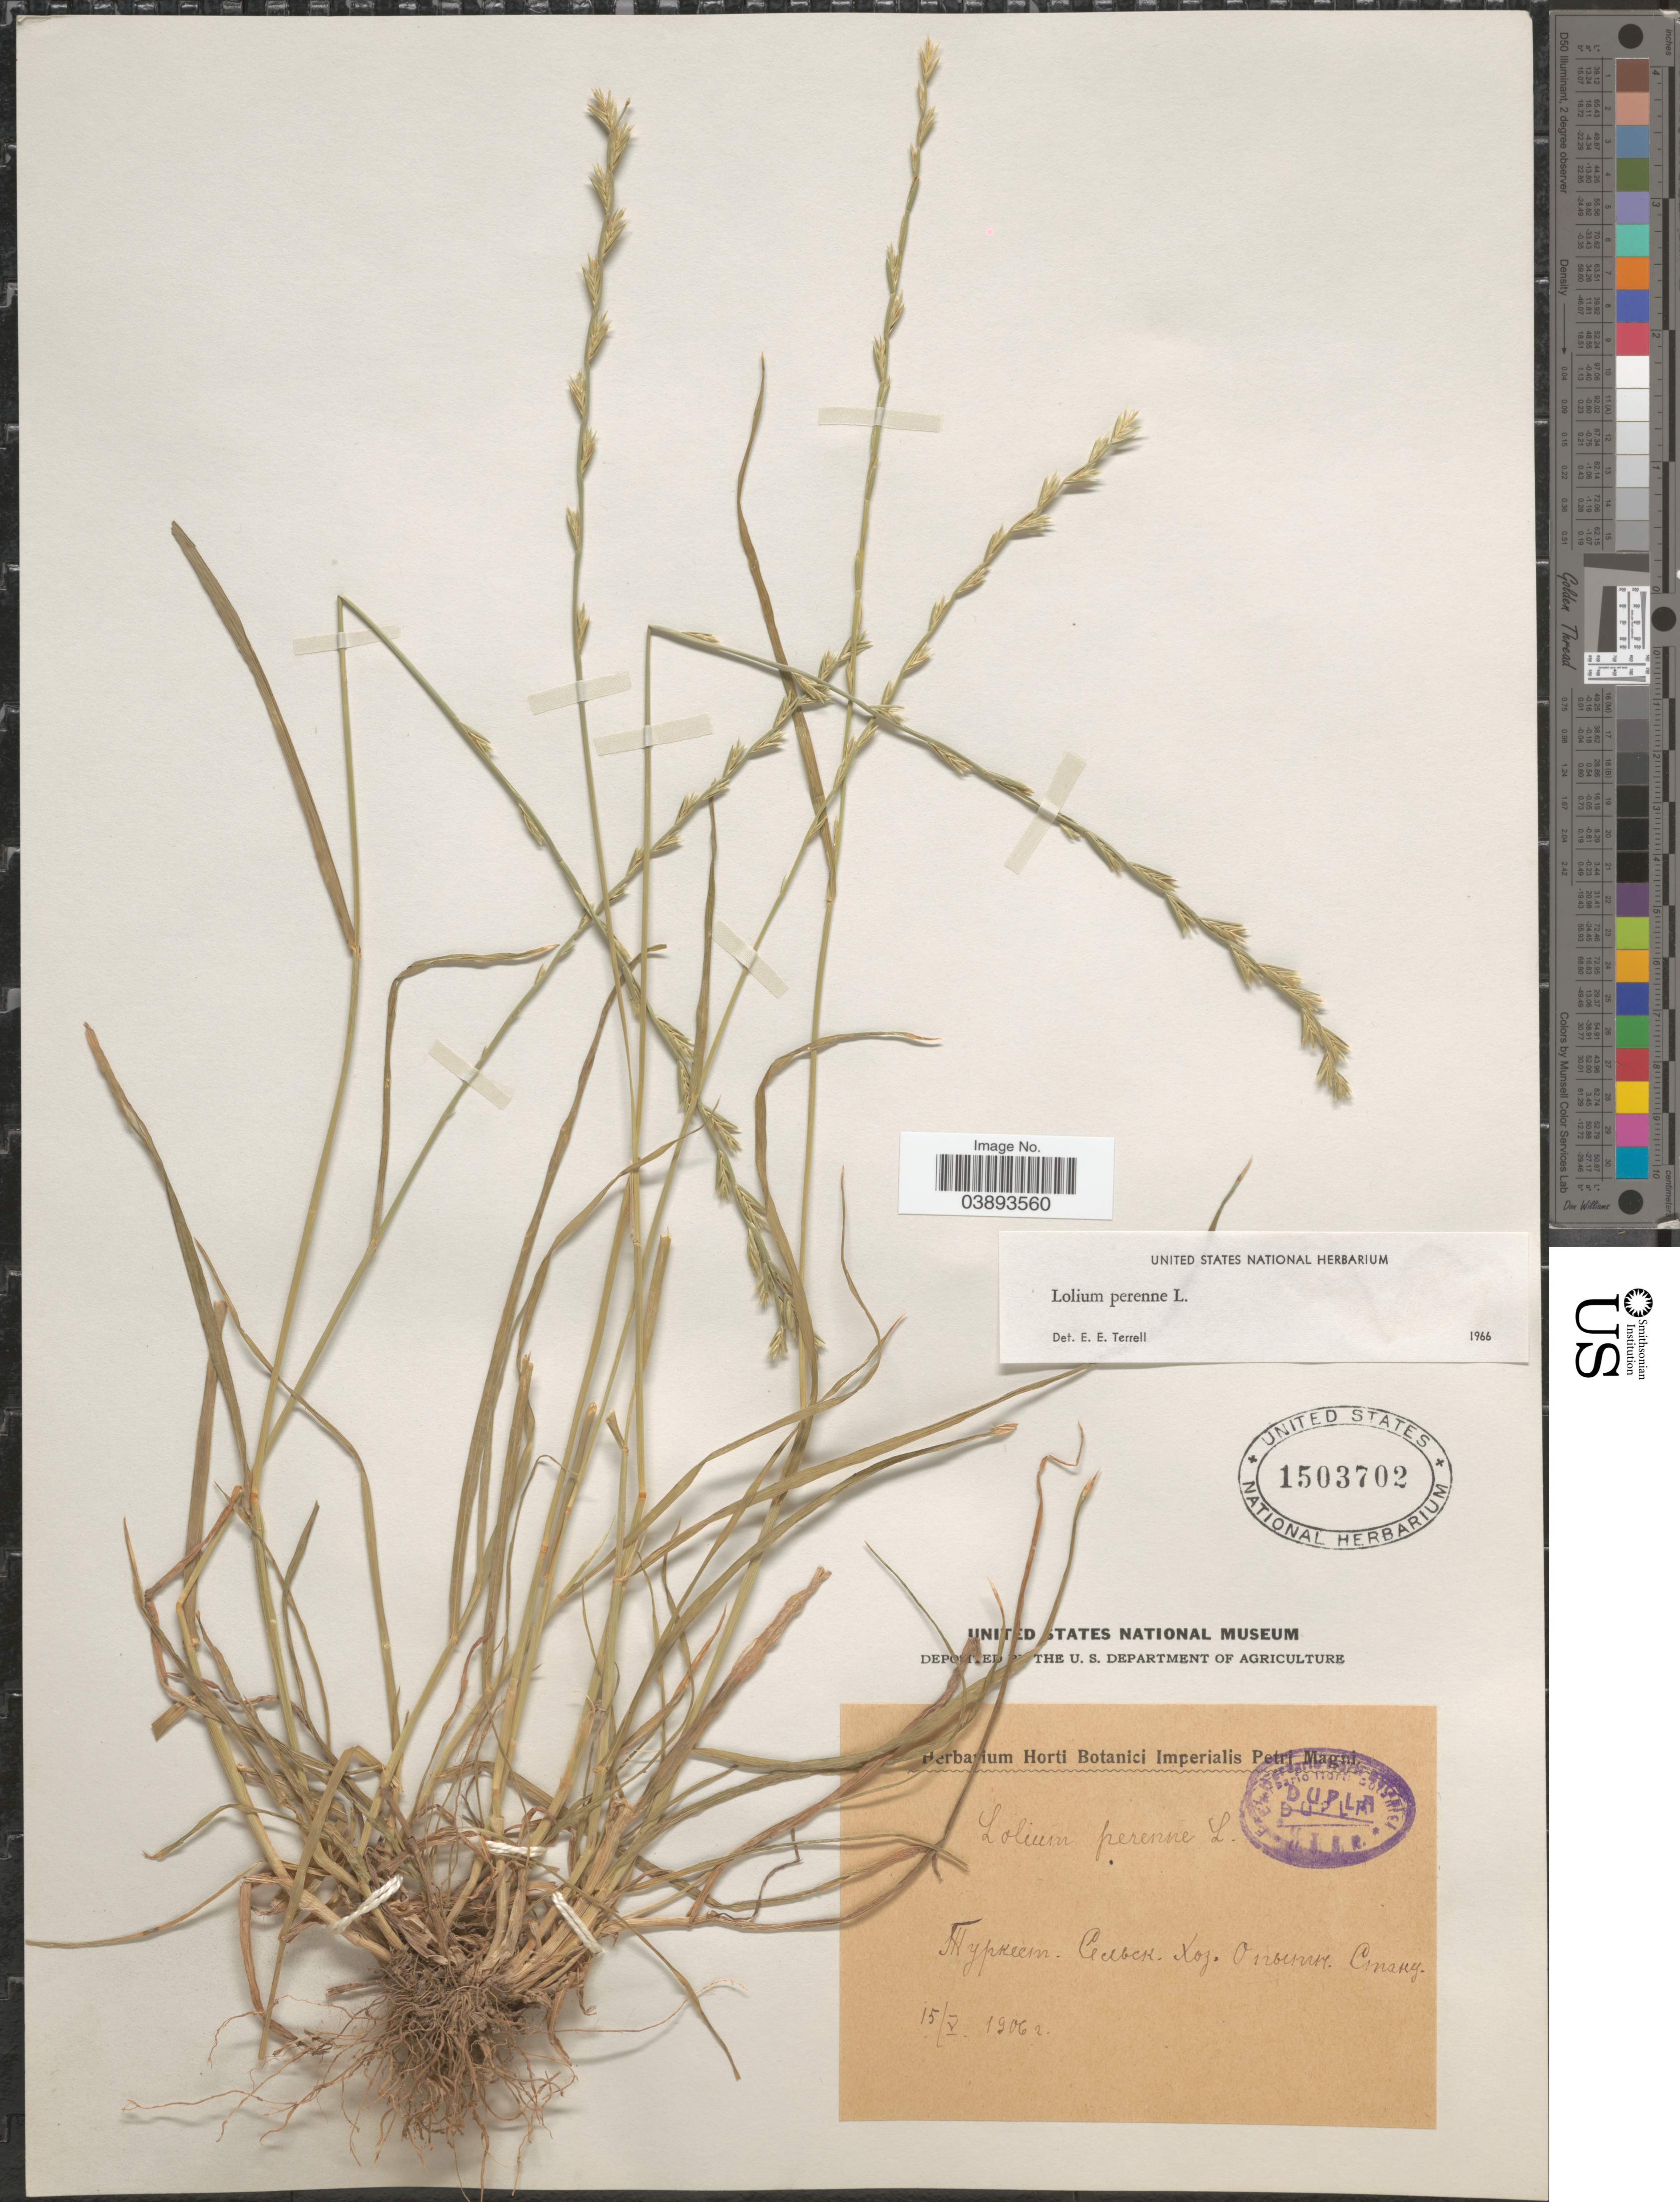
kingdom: Plantae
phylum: Tracheophyta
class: Liliopsida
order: Poales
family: Poaceae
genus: Lolium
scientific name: Lolium perenne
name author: L.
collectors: Ex herb. Horti Botanici Imperialis Petri Magni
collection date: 1906-05-15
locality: Turkestan, agricultural experimental station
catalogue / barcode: US 1503702